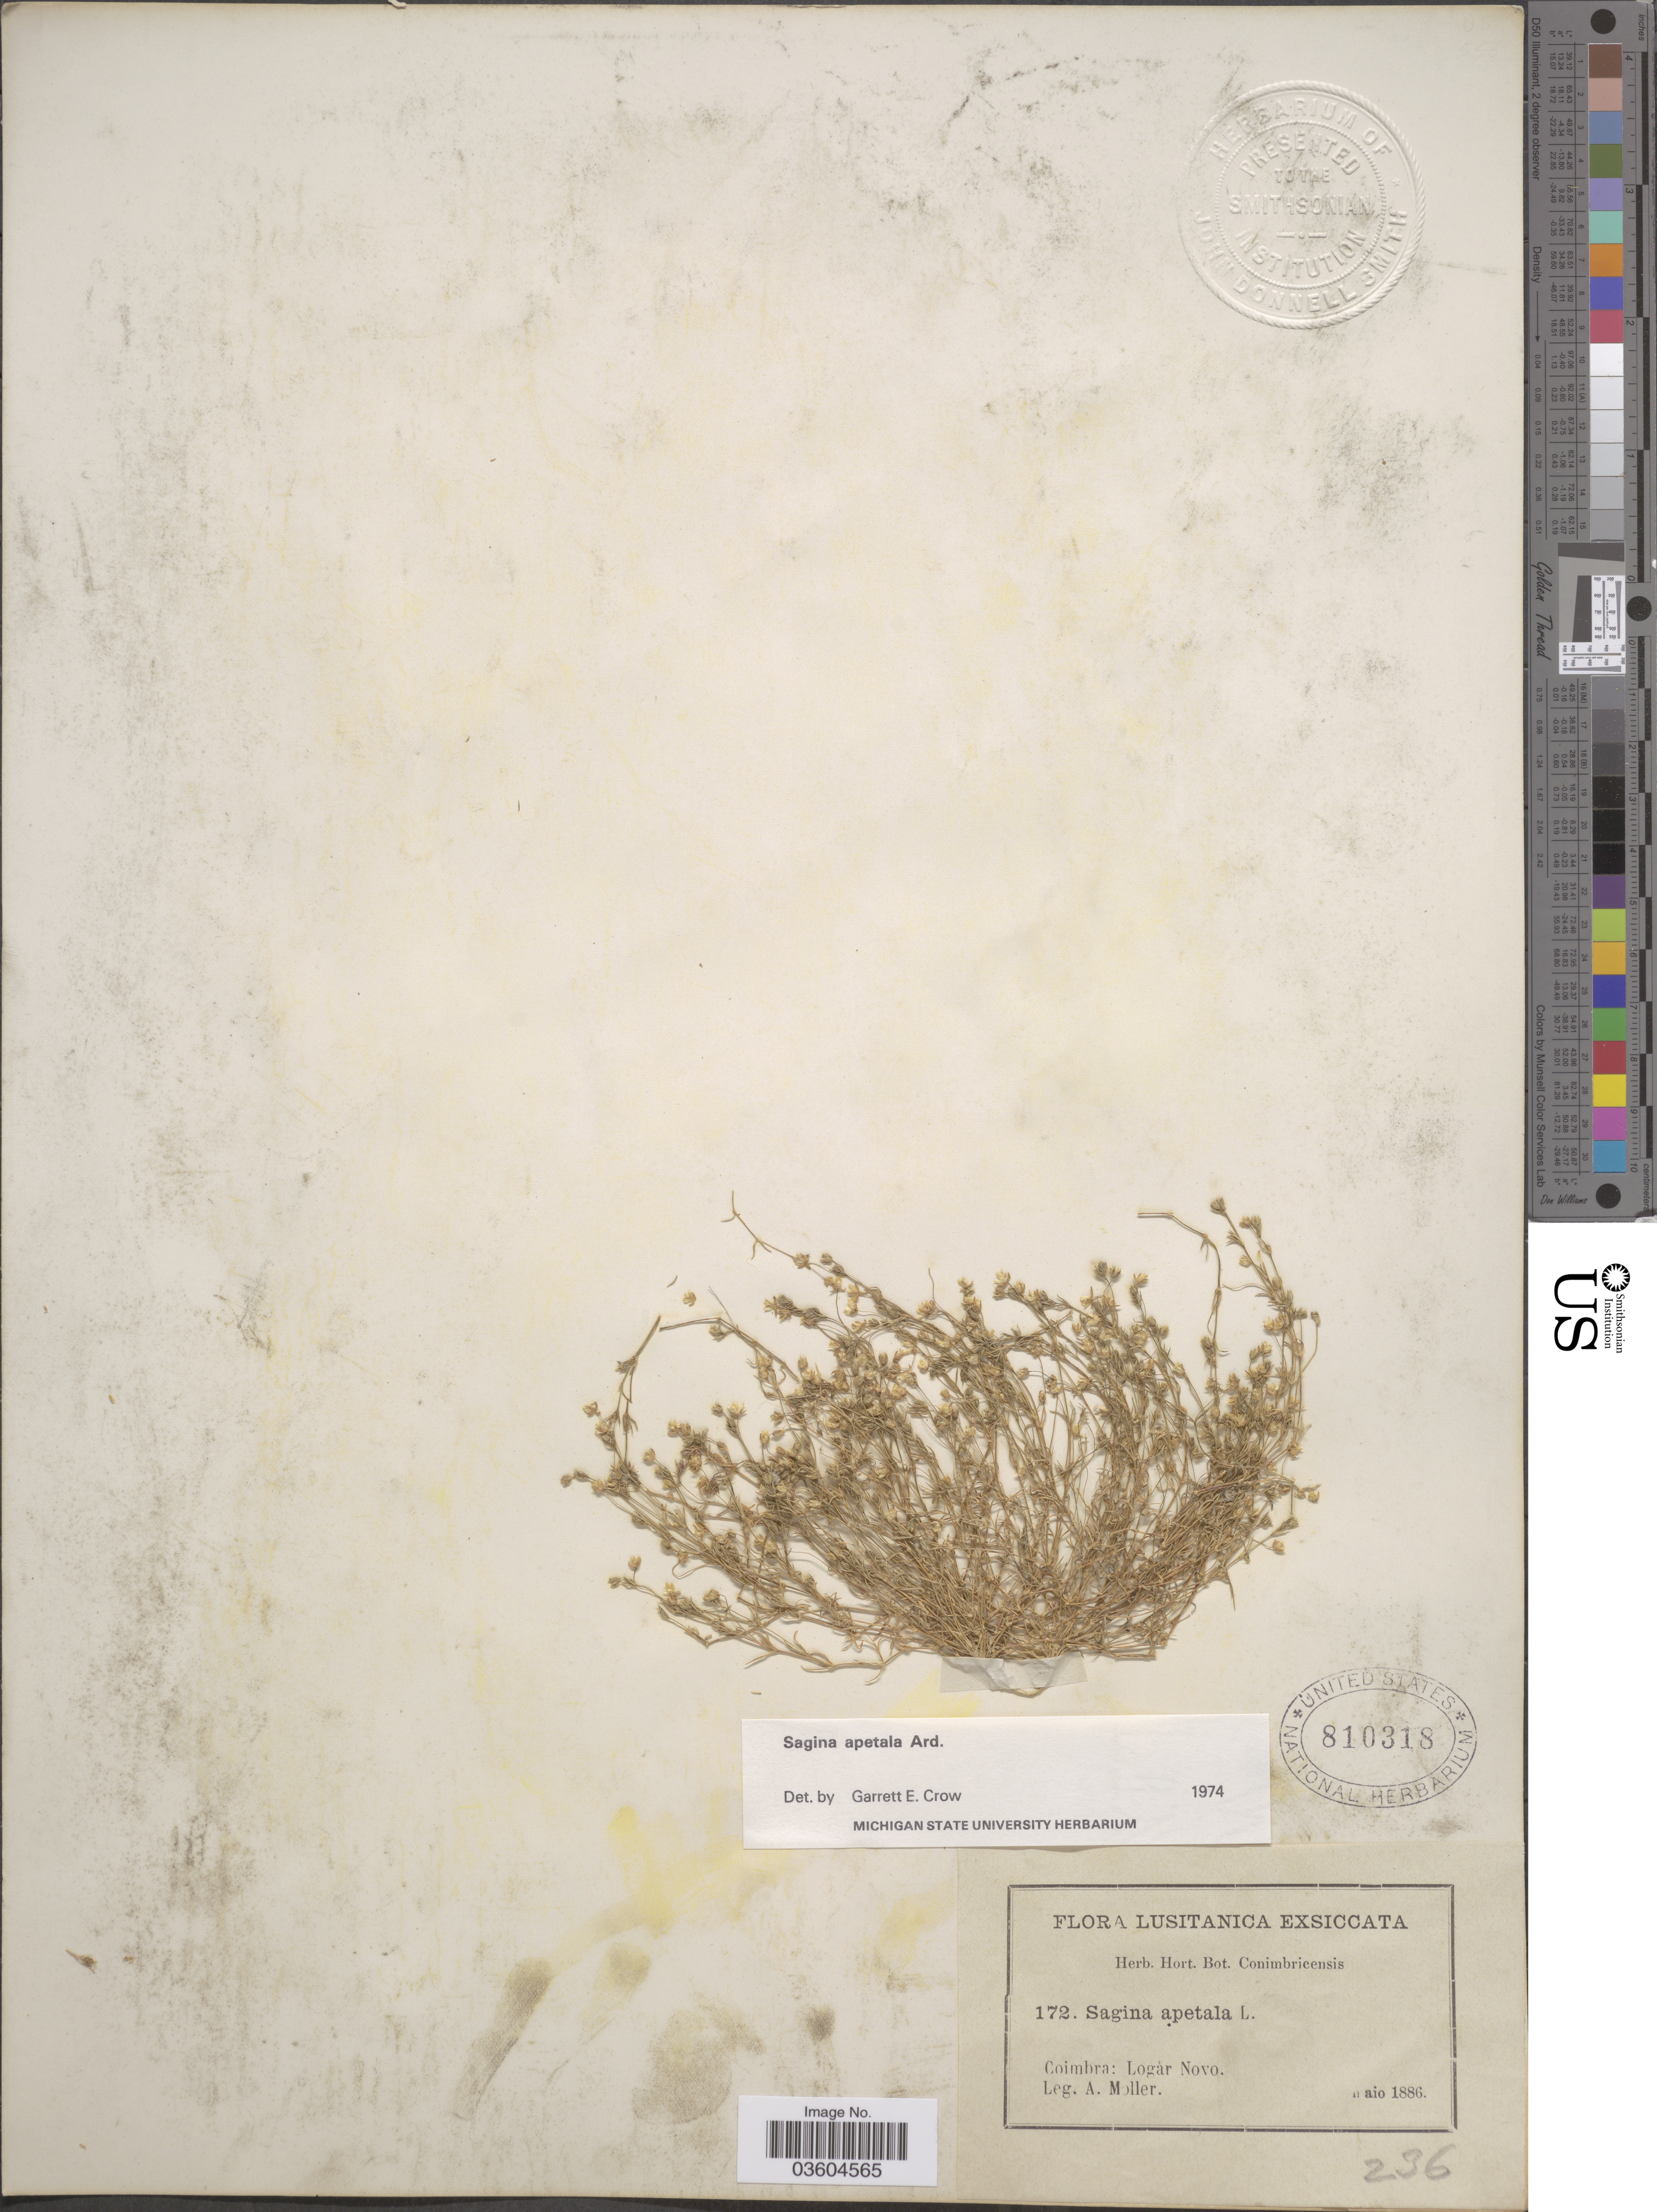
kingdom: Plantae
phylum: Tracheophyta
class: Magnoliopsida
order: Caryophyllales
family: Caryophyllaceae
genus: Sagina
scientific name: Sagina apetala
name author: Ard.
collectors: A. Moller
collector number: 172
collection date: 1886-05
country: Portugal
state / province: Coimbra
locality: Lusitanica. Logår Novo.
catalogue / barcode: US 810318